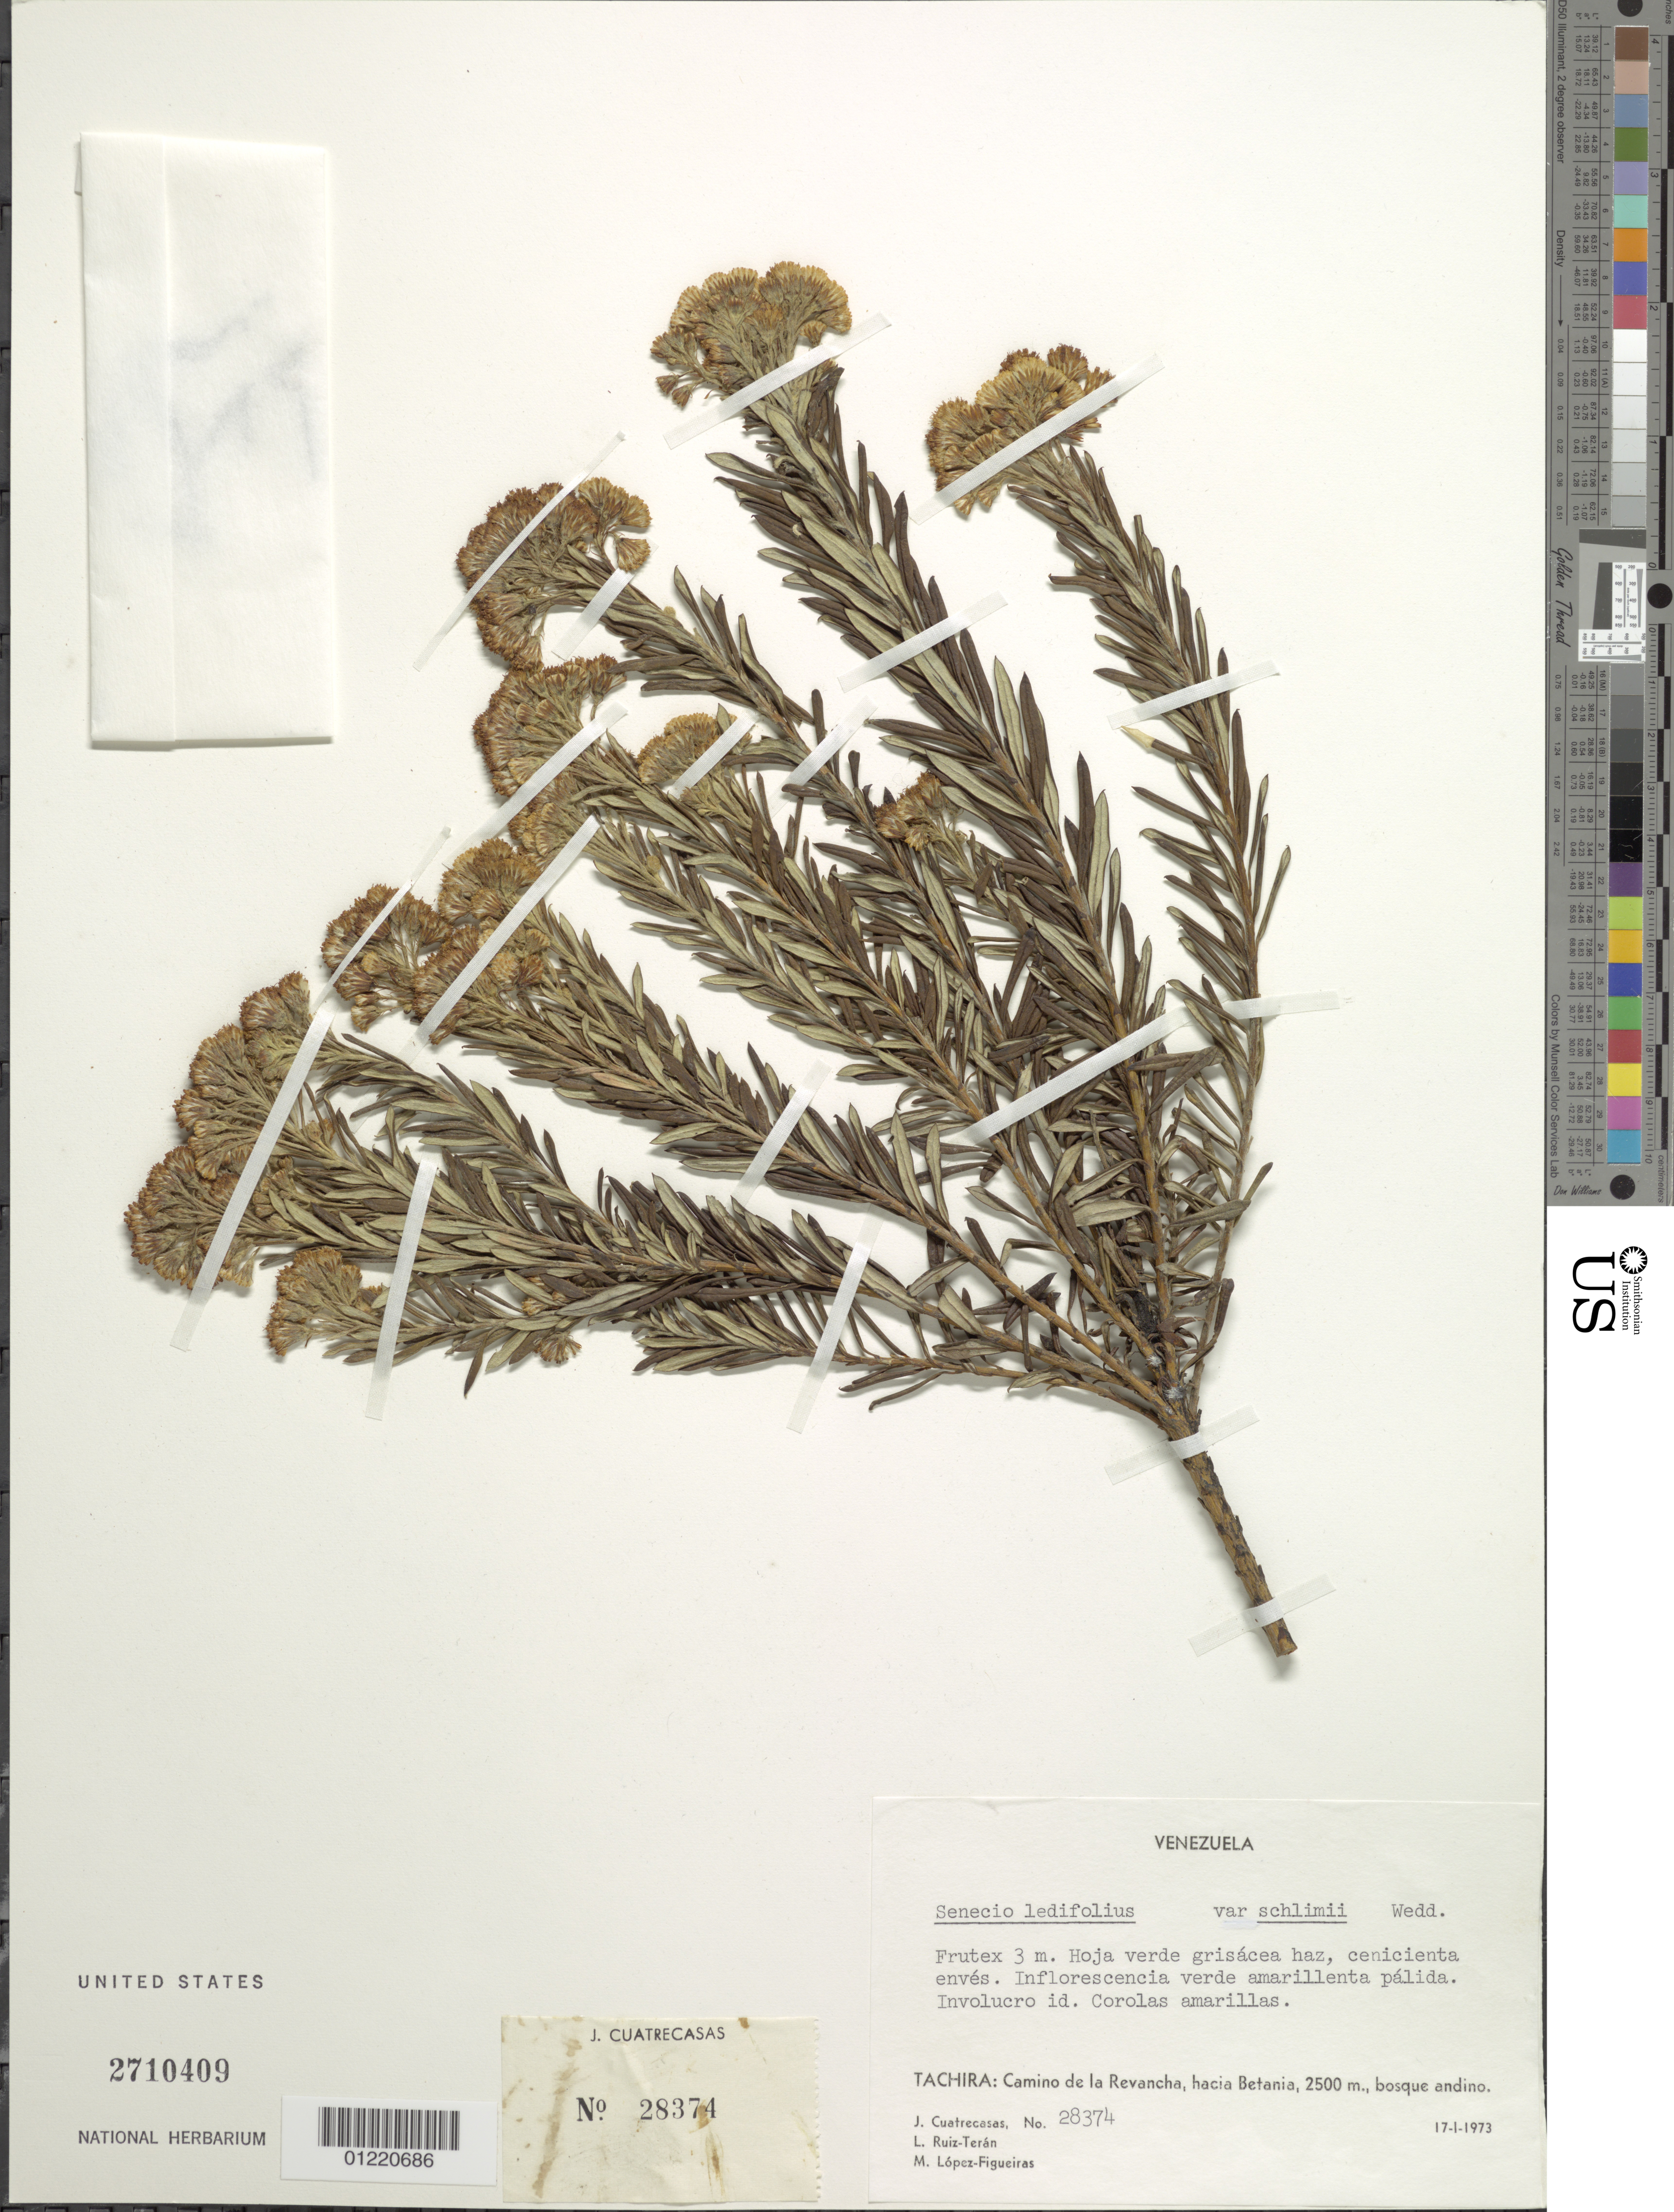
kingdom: Plantae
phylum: Tracheophyta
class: Magnoliopsida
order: Asterales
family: Asteraceae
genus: Pentacalia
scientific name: Pentacalia ledifolia subsp. schlimii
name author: (Wedd.) Cuatrec.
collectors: J. Cuatrecasas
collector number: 28374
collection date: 1973-01-17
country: Venezuela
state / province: Táchira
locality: Camino de la Revancha, hacia Betania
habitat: bosque andino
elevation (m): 2500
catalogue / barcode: US 2710409